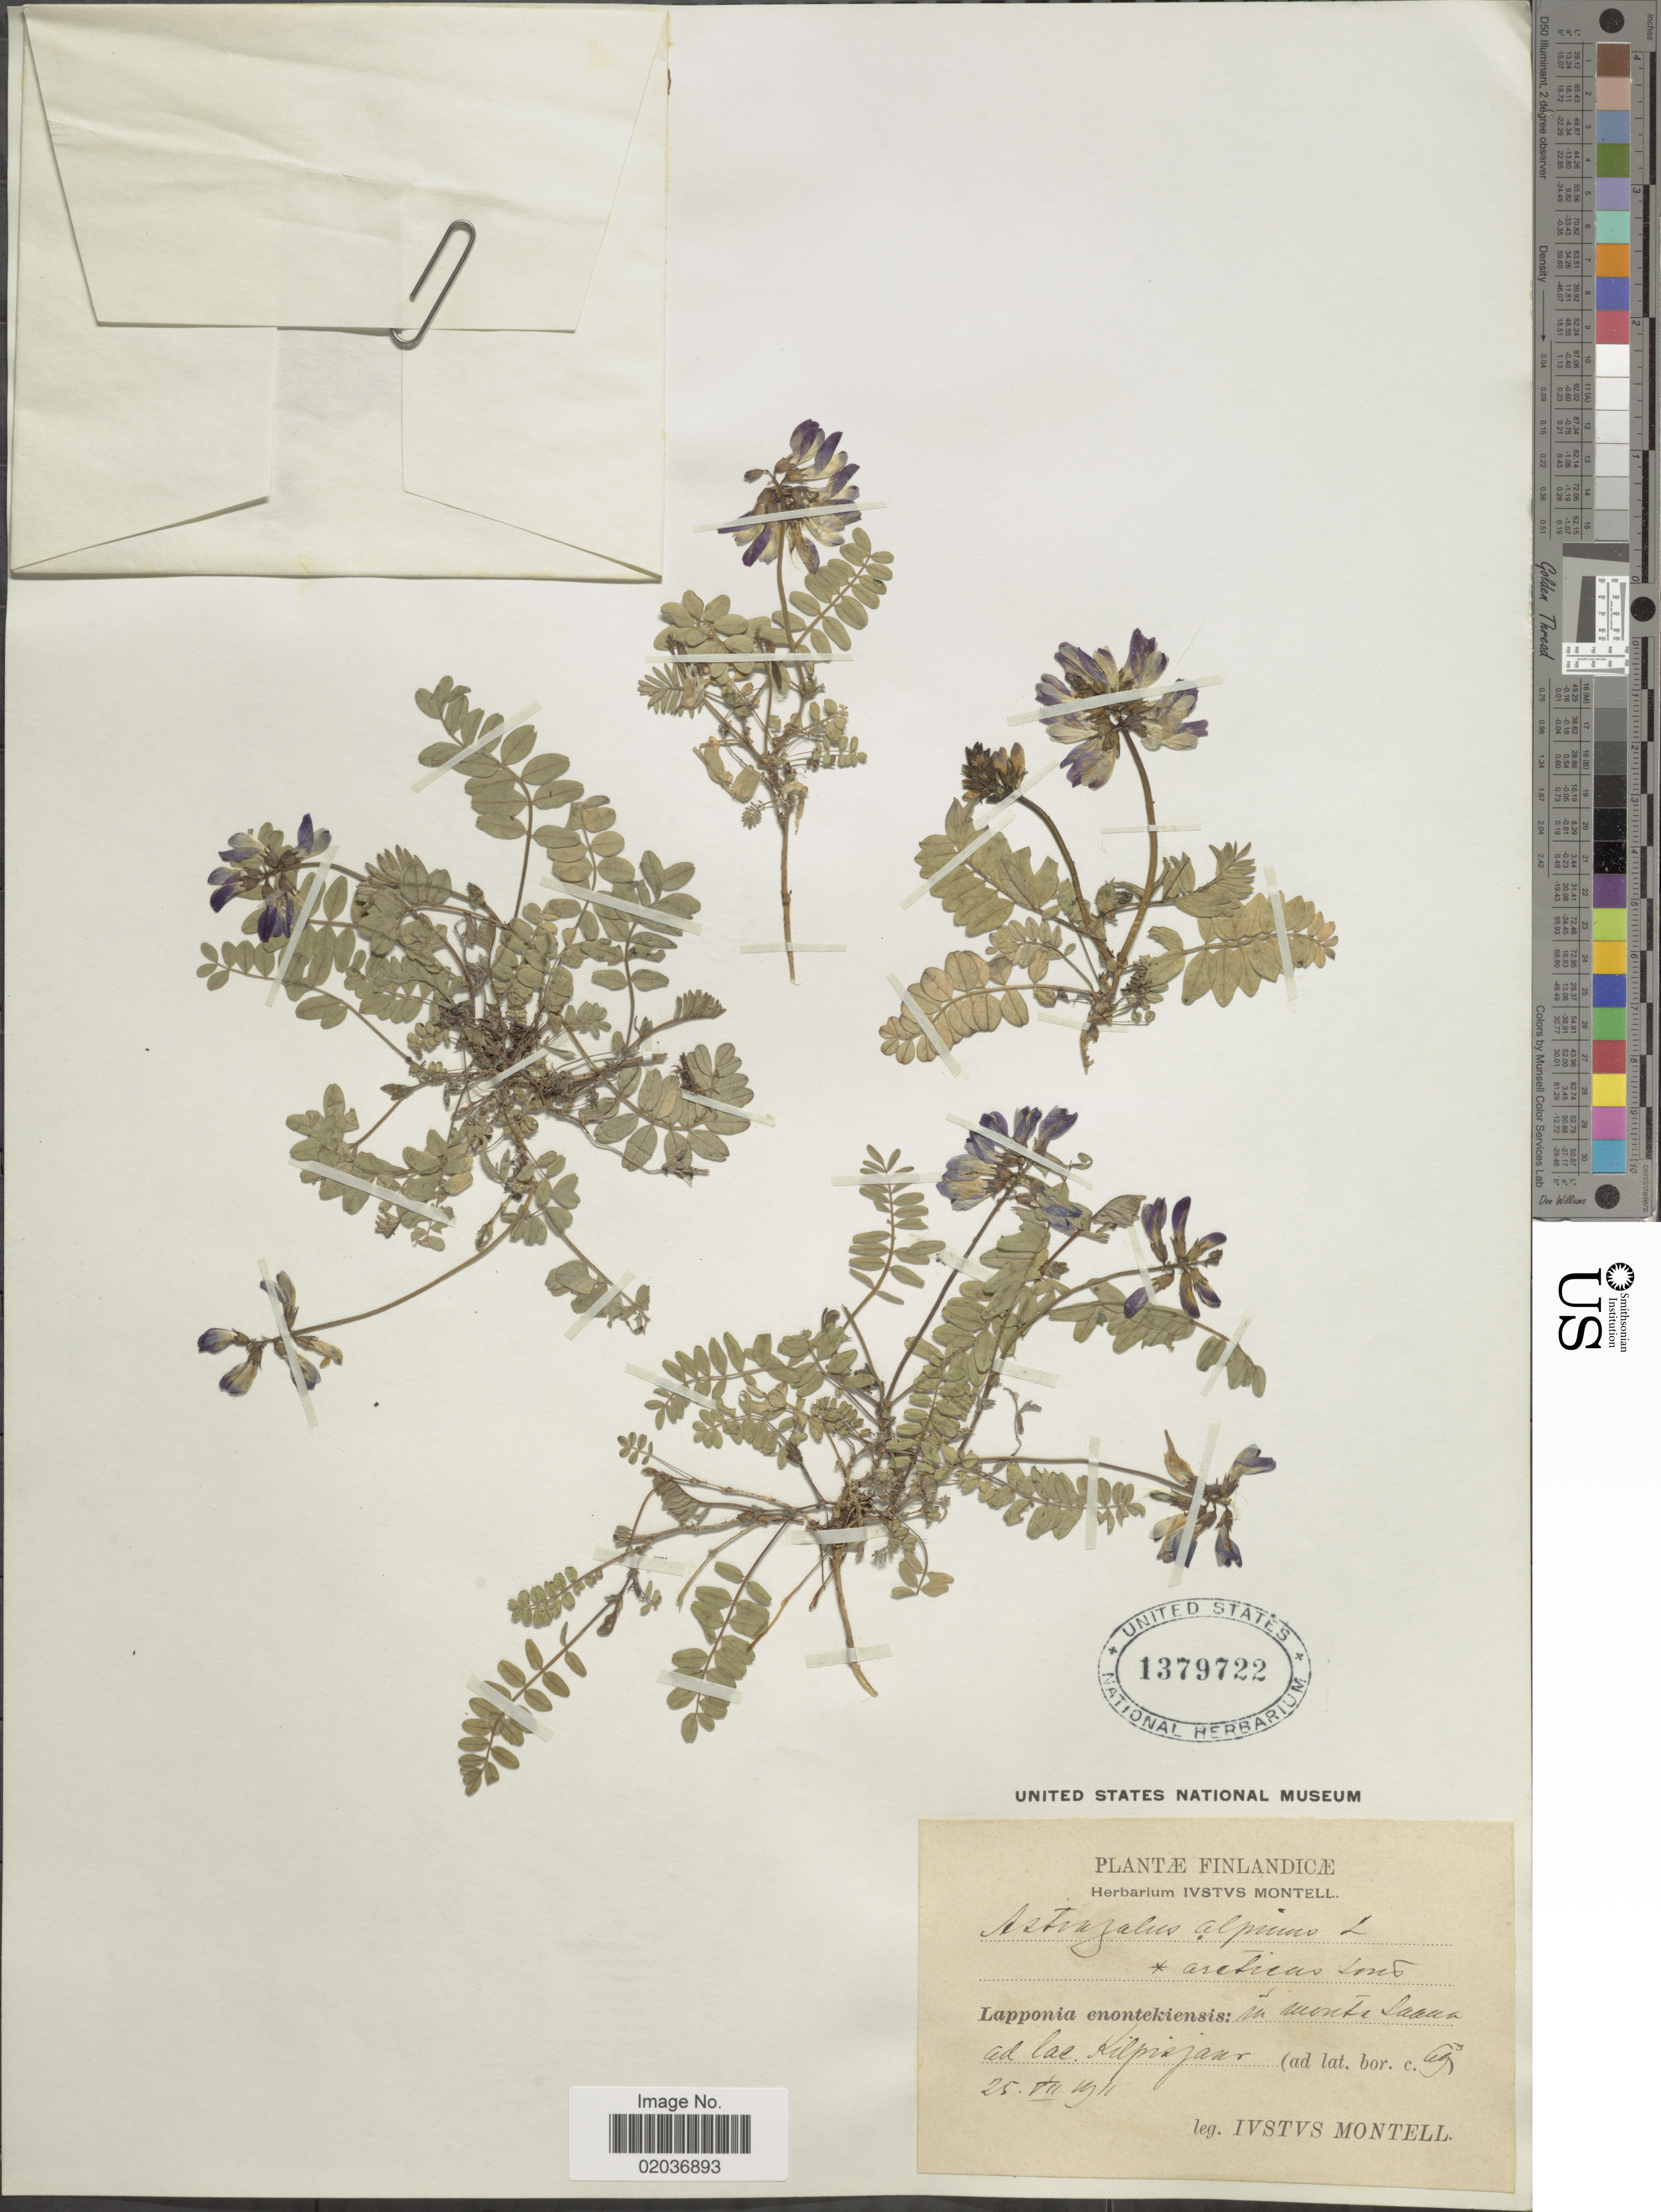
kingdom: Plantae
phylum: Tracheophyta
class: Magnoliopsida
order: Fabales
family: Fabaceae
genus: Astragalus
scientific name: Astragalus alpinus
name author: L.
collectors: I. Montell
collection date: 1911-07-25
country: Finland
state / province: Lappi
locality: Kilpisjärvi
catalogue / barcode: US 1379722